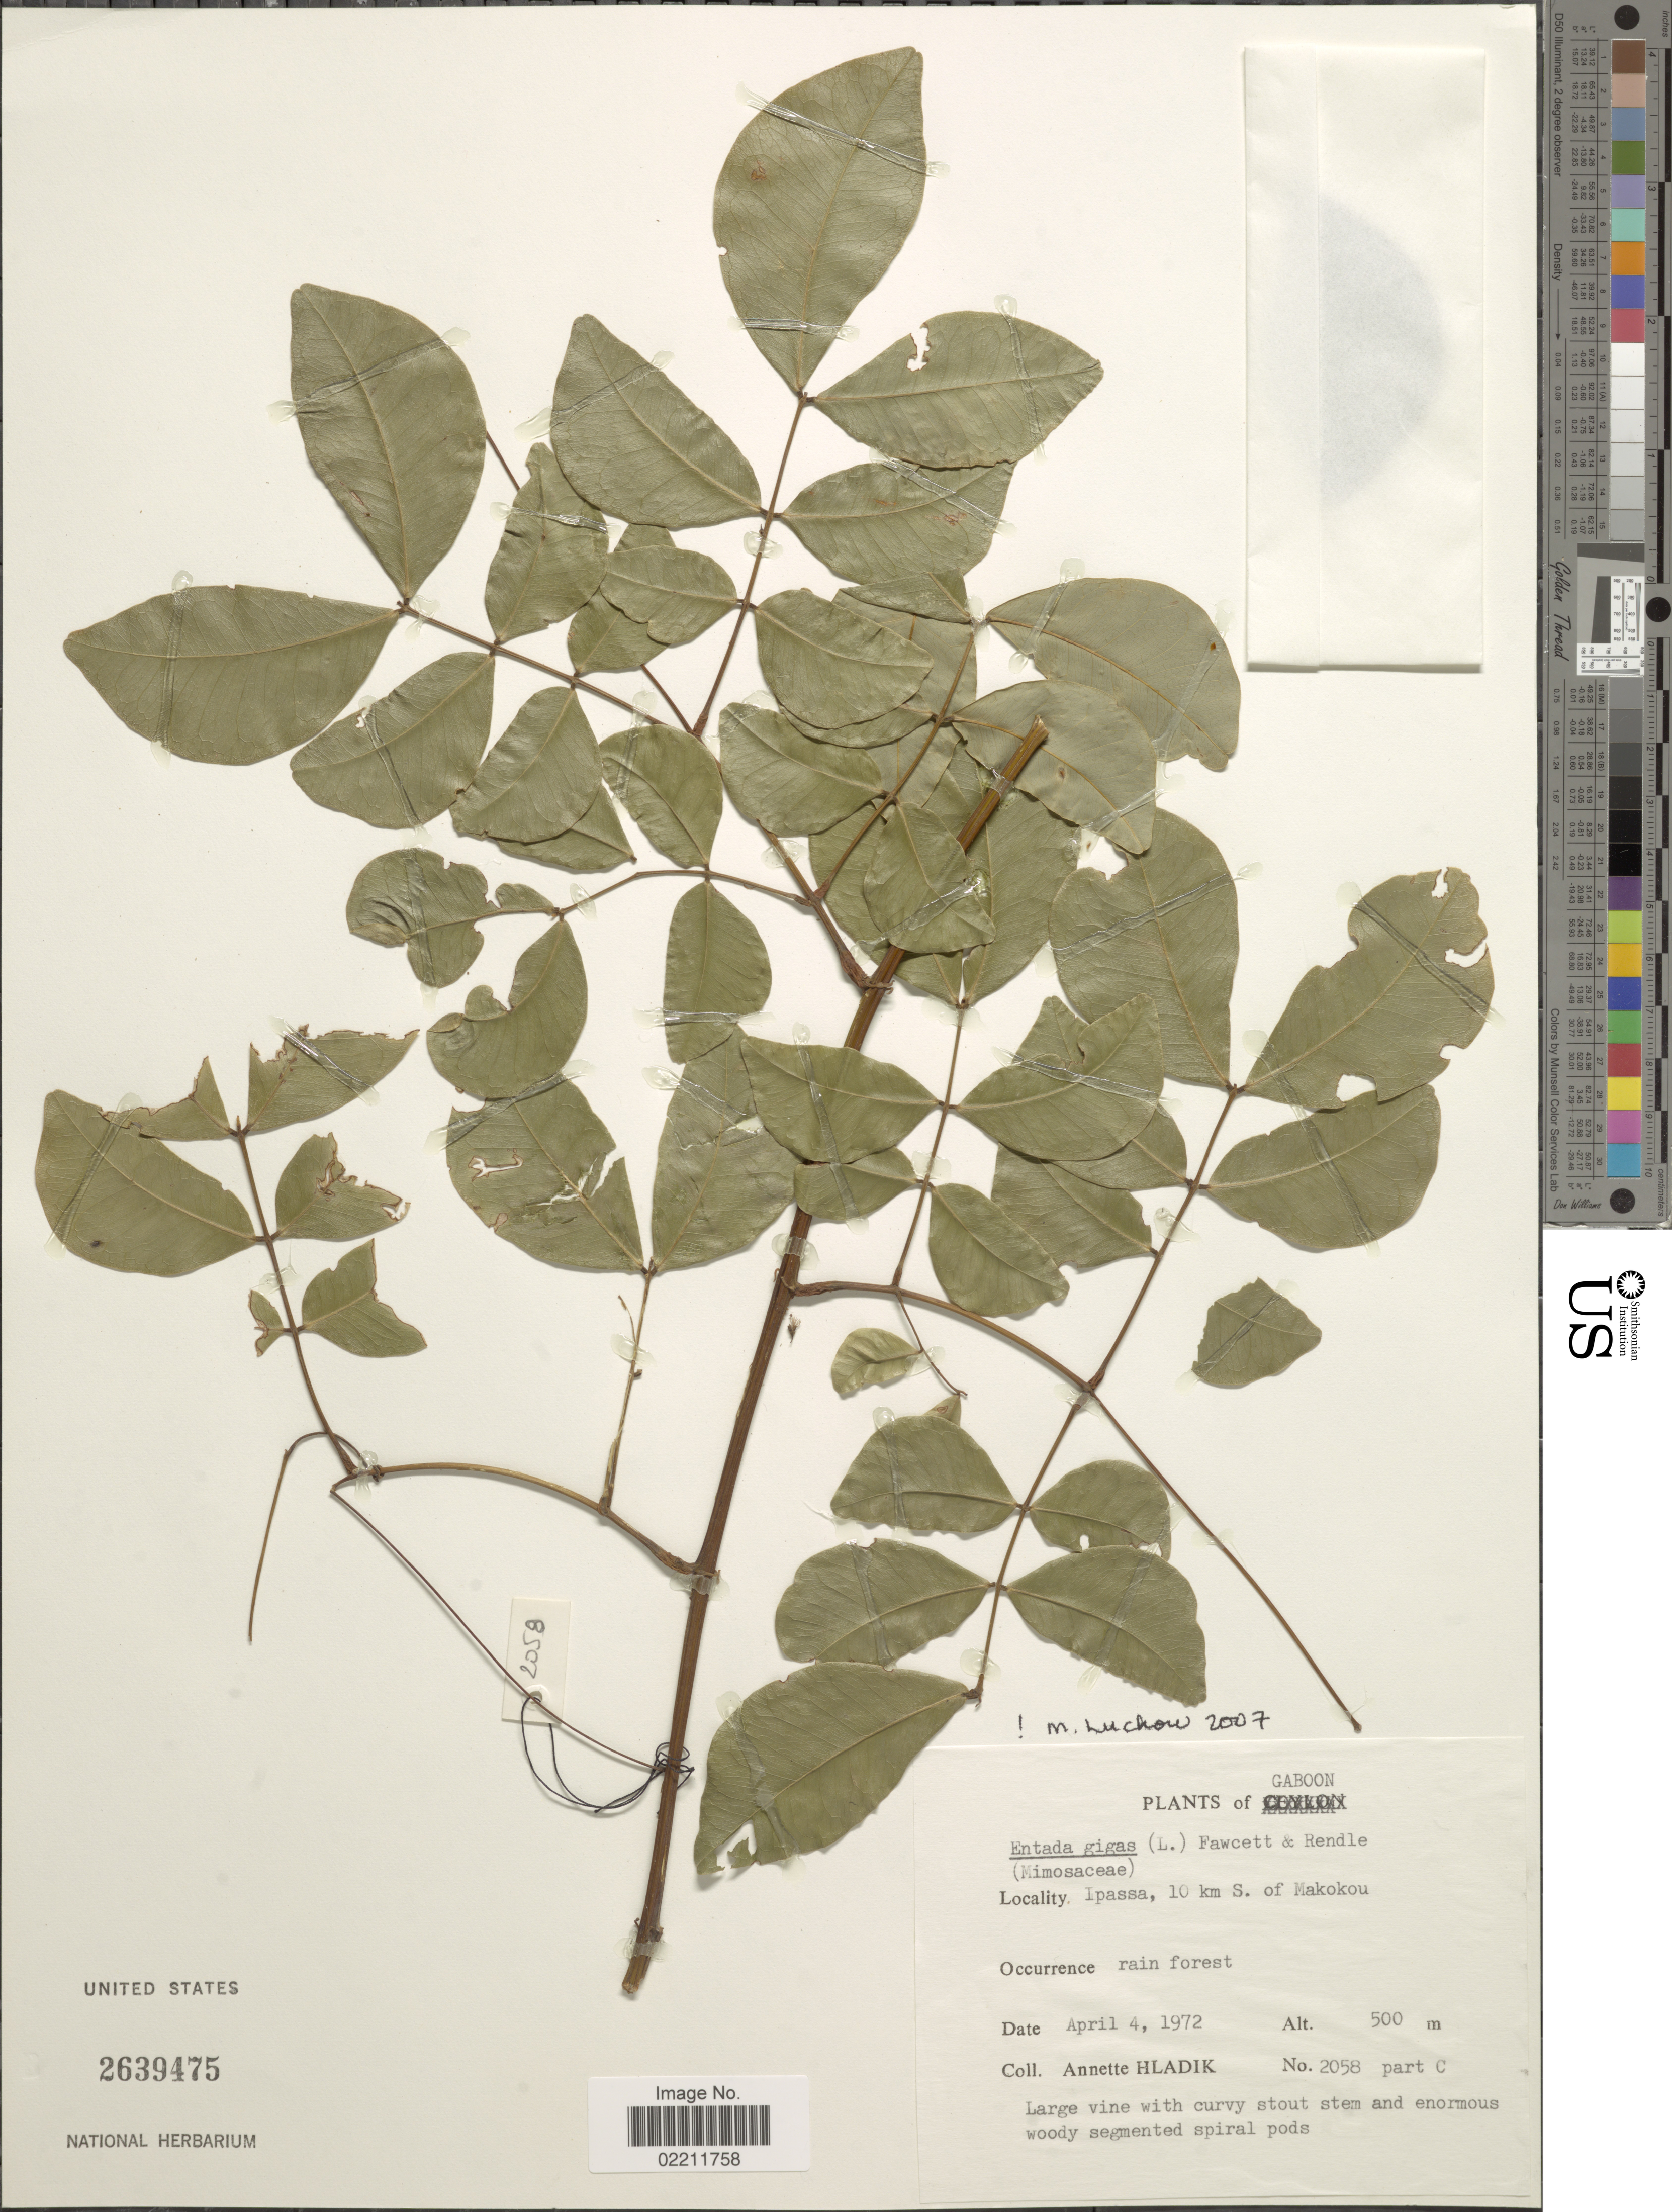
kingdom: Plantae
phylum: Tracheophyta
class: Magnoliopsida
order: Fabales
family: Fabaceae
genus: Entada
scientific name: Entada gigas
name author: (L.) Fawc. & Rendle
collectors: A. Hladik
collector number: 2058 part c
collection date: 1972-04-04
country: Gabon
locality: Gaboon, Ipassa, 10km S. of makokou.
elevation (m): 500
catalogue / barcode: US 2639475